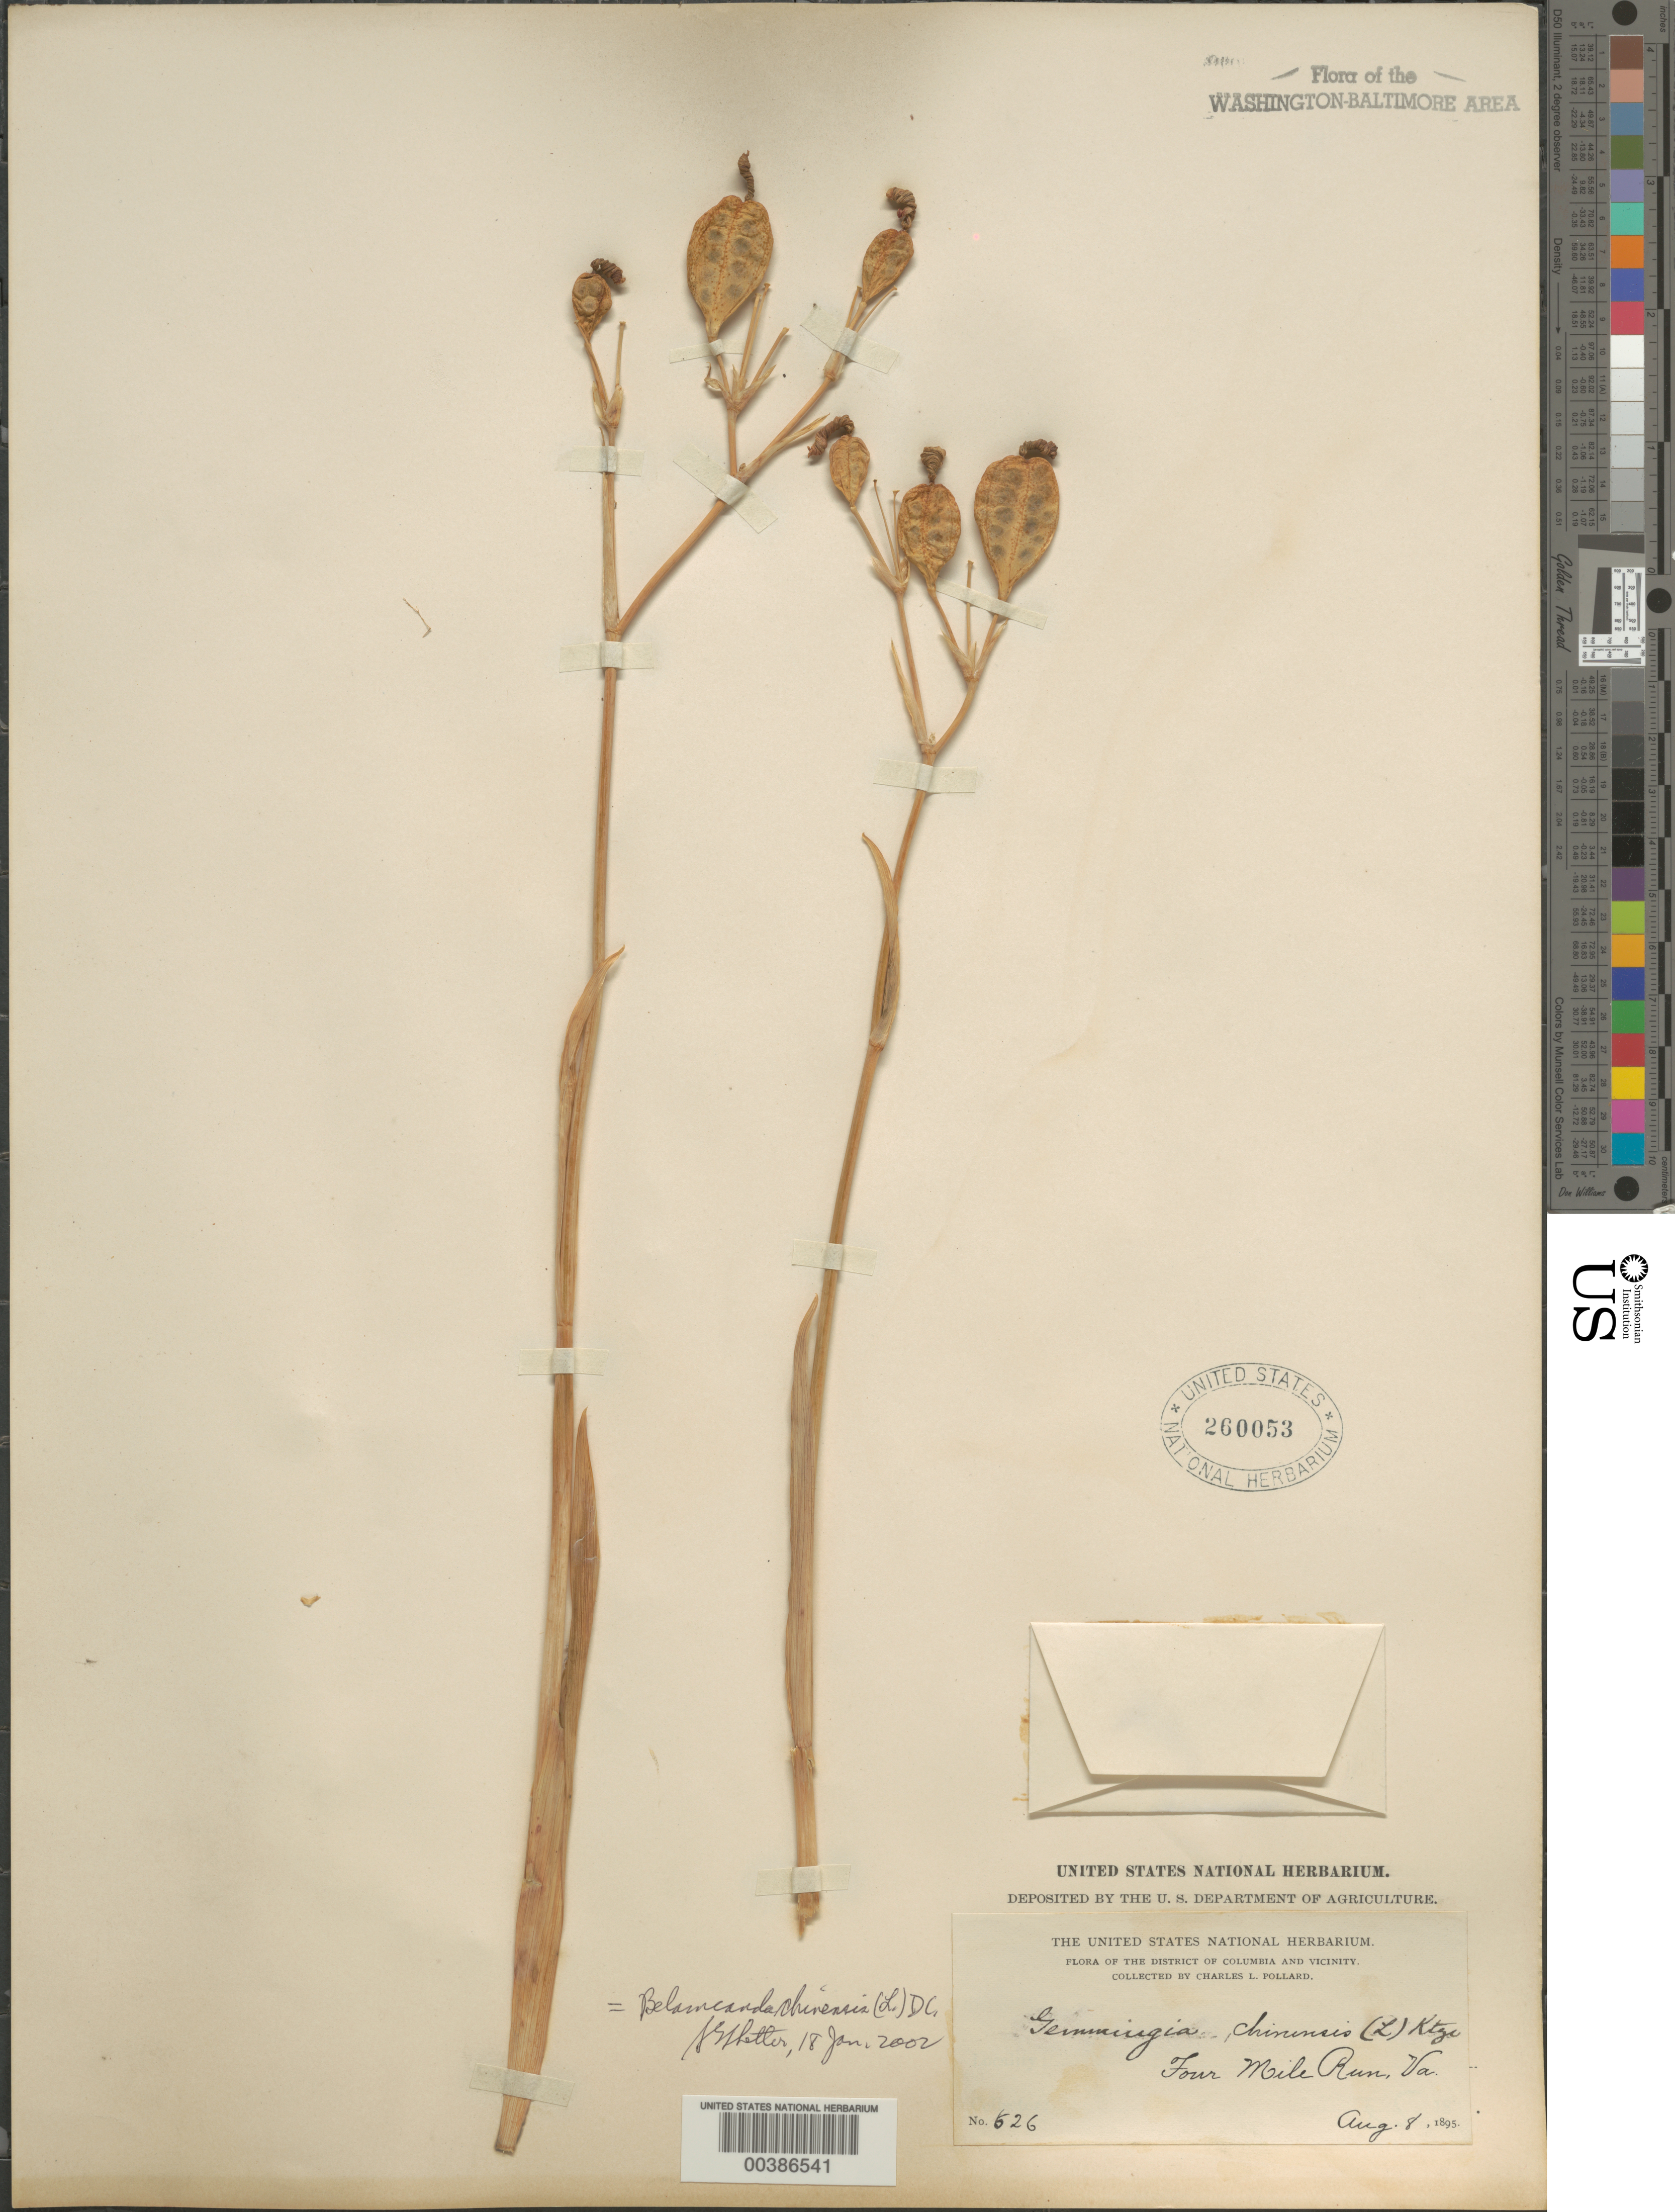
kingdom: Plantae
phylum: Tracheophyta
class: Liliopsida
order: Asparagales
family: Iridaceae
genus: Iris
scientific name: Iris domestica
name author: (L.) Goldblatt & Mabb.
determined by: Strong, Mark T., (BOT), Smithsonian Institution - National Museum of Natural History (UNITED STATES)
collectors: C. L. Pollard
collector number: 626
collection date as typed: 08 Aug 1895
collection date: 1895-08-08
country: United States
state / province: Virginia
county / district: Arlington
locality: Four Mile Run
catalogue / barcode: US 260053